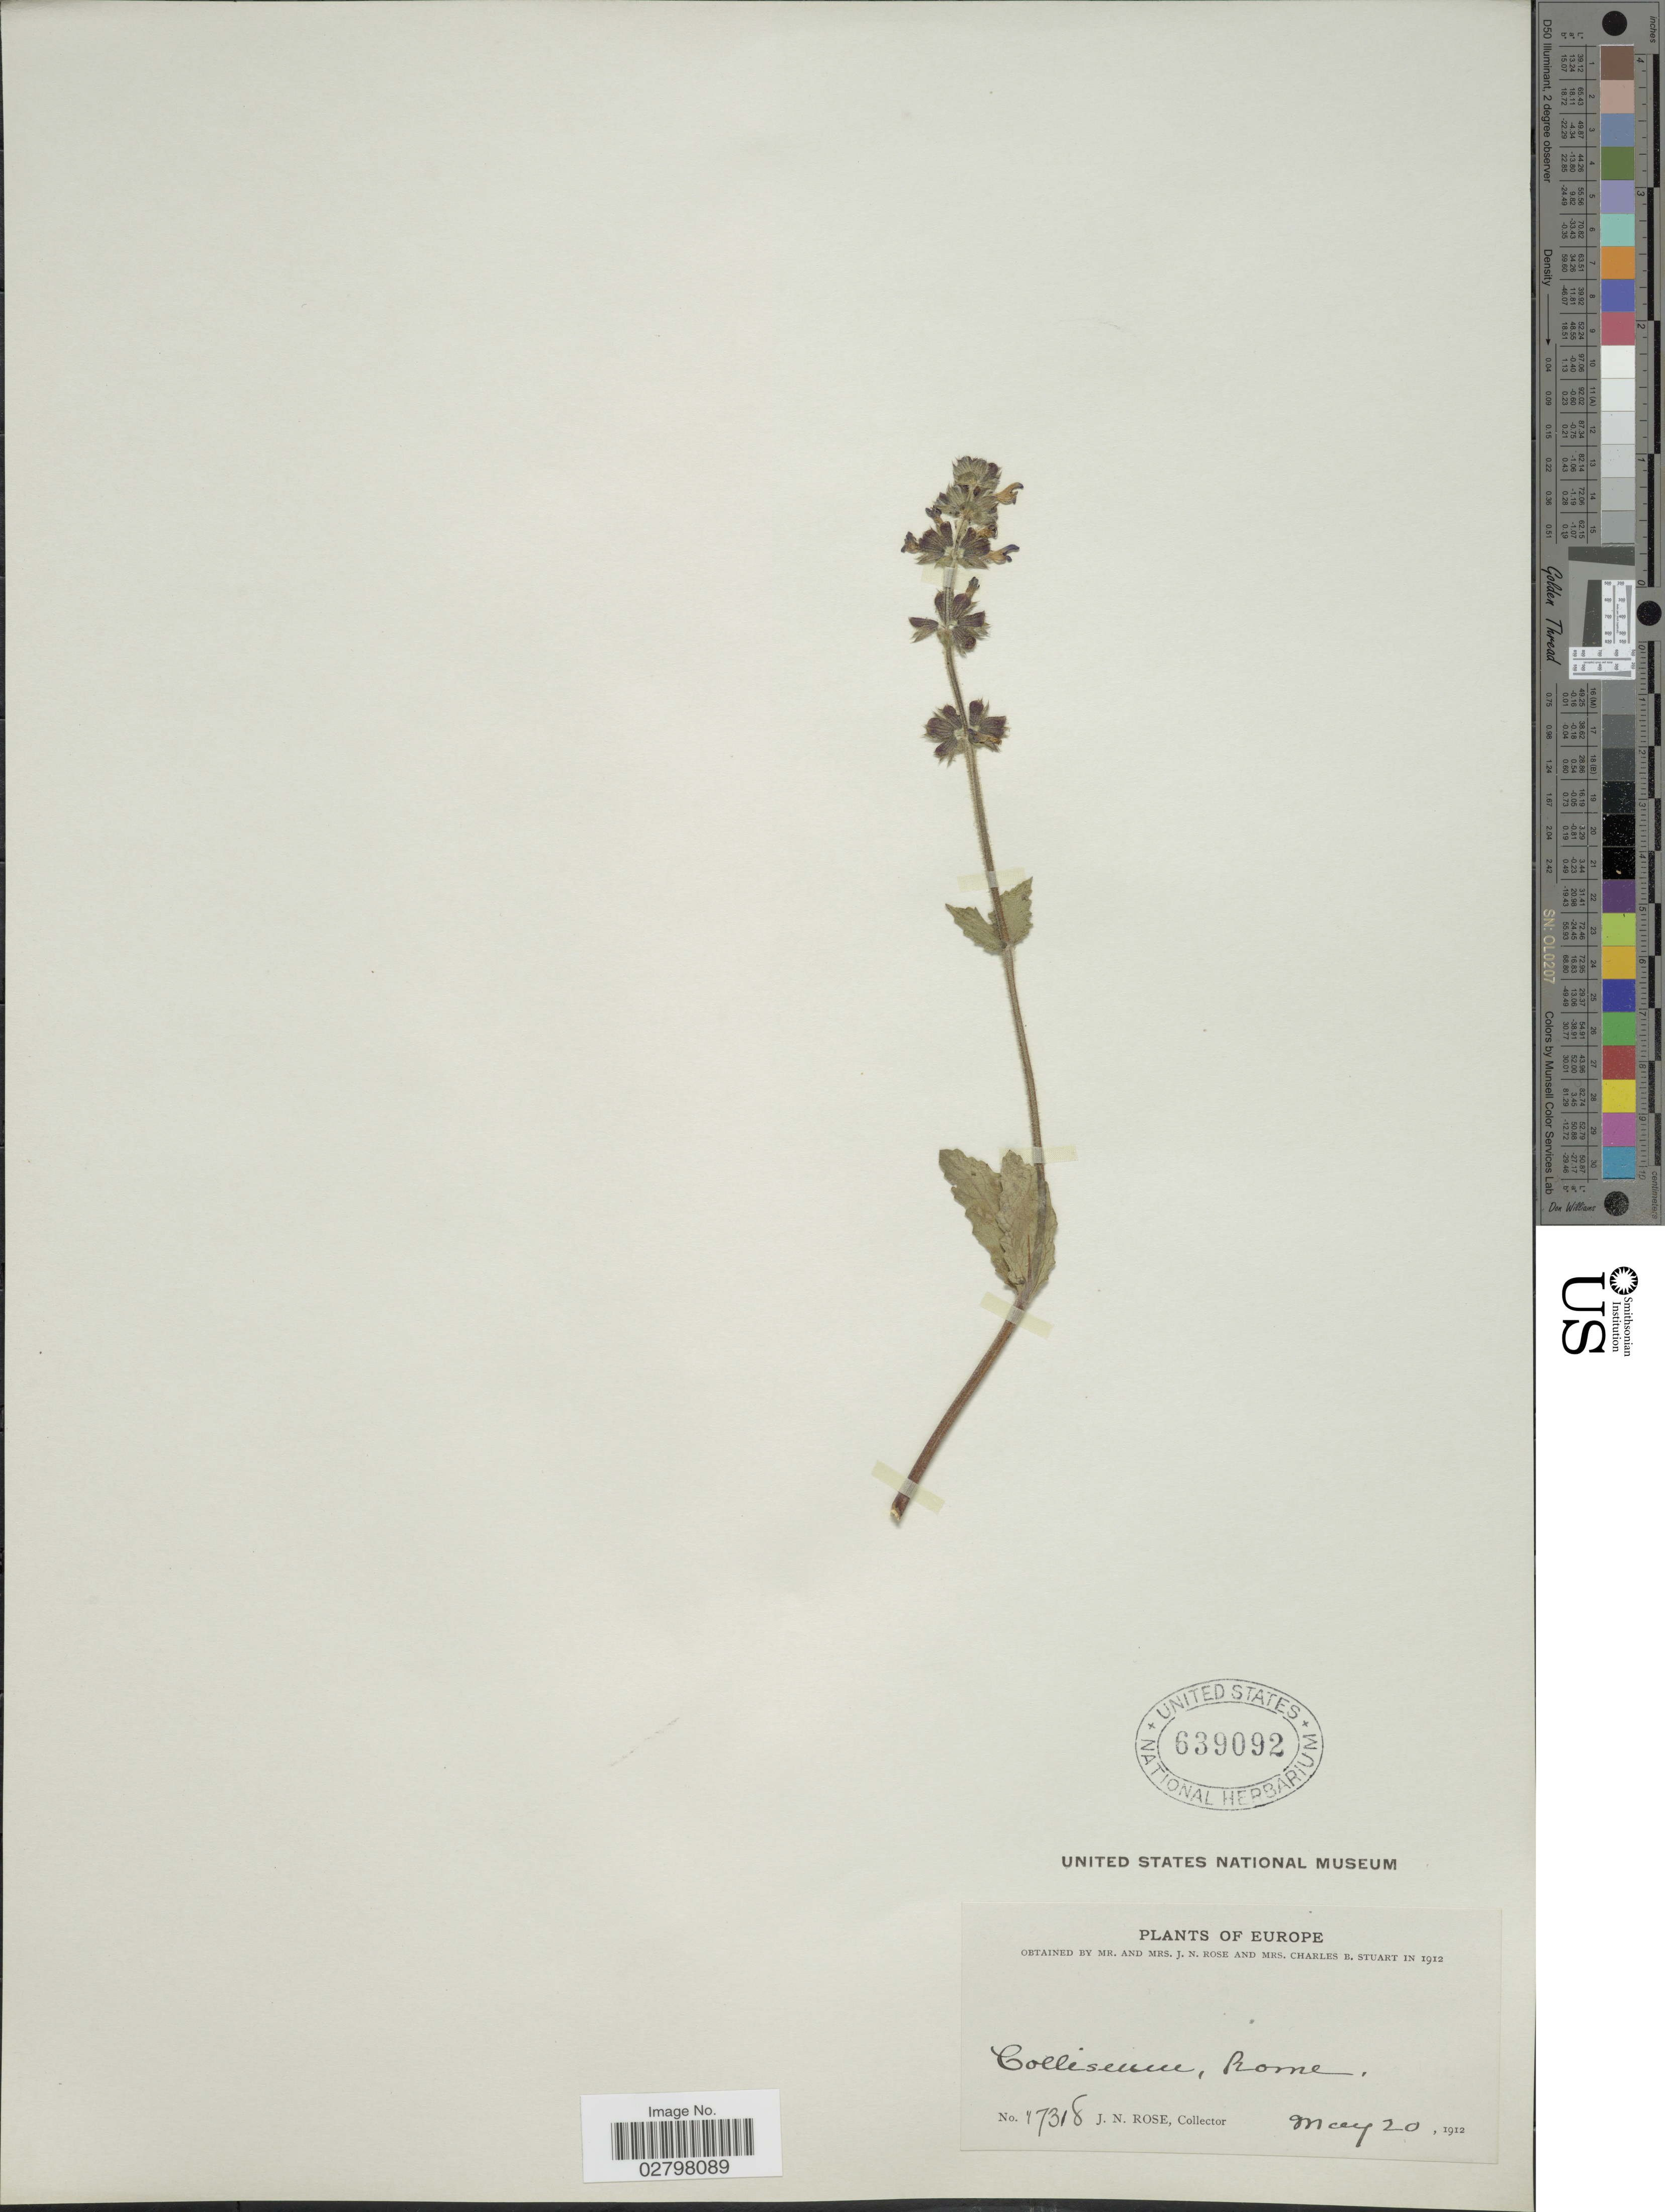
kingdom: Plantae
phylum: Tracheophyta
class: Magnoliopsida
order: Lamiales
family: Lamiaceae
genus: Stachys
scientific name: Stachys sp.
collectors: J. N. Rose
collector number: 17318*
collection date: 1912-05-20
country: Italy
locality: Europe. Colliseum, Rome.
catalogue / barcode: US 639092